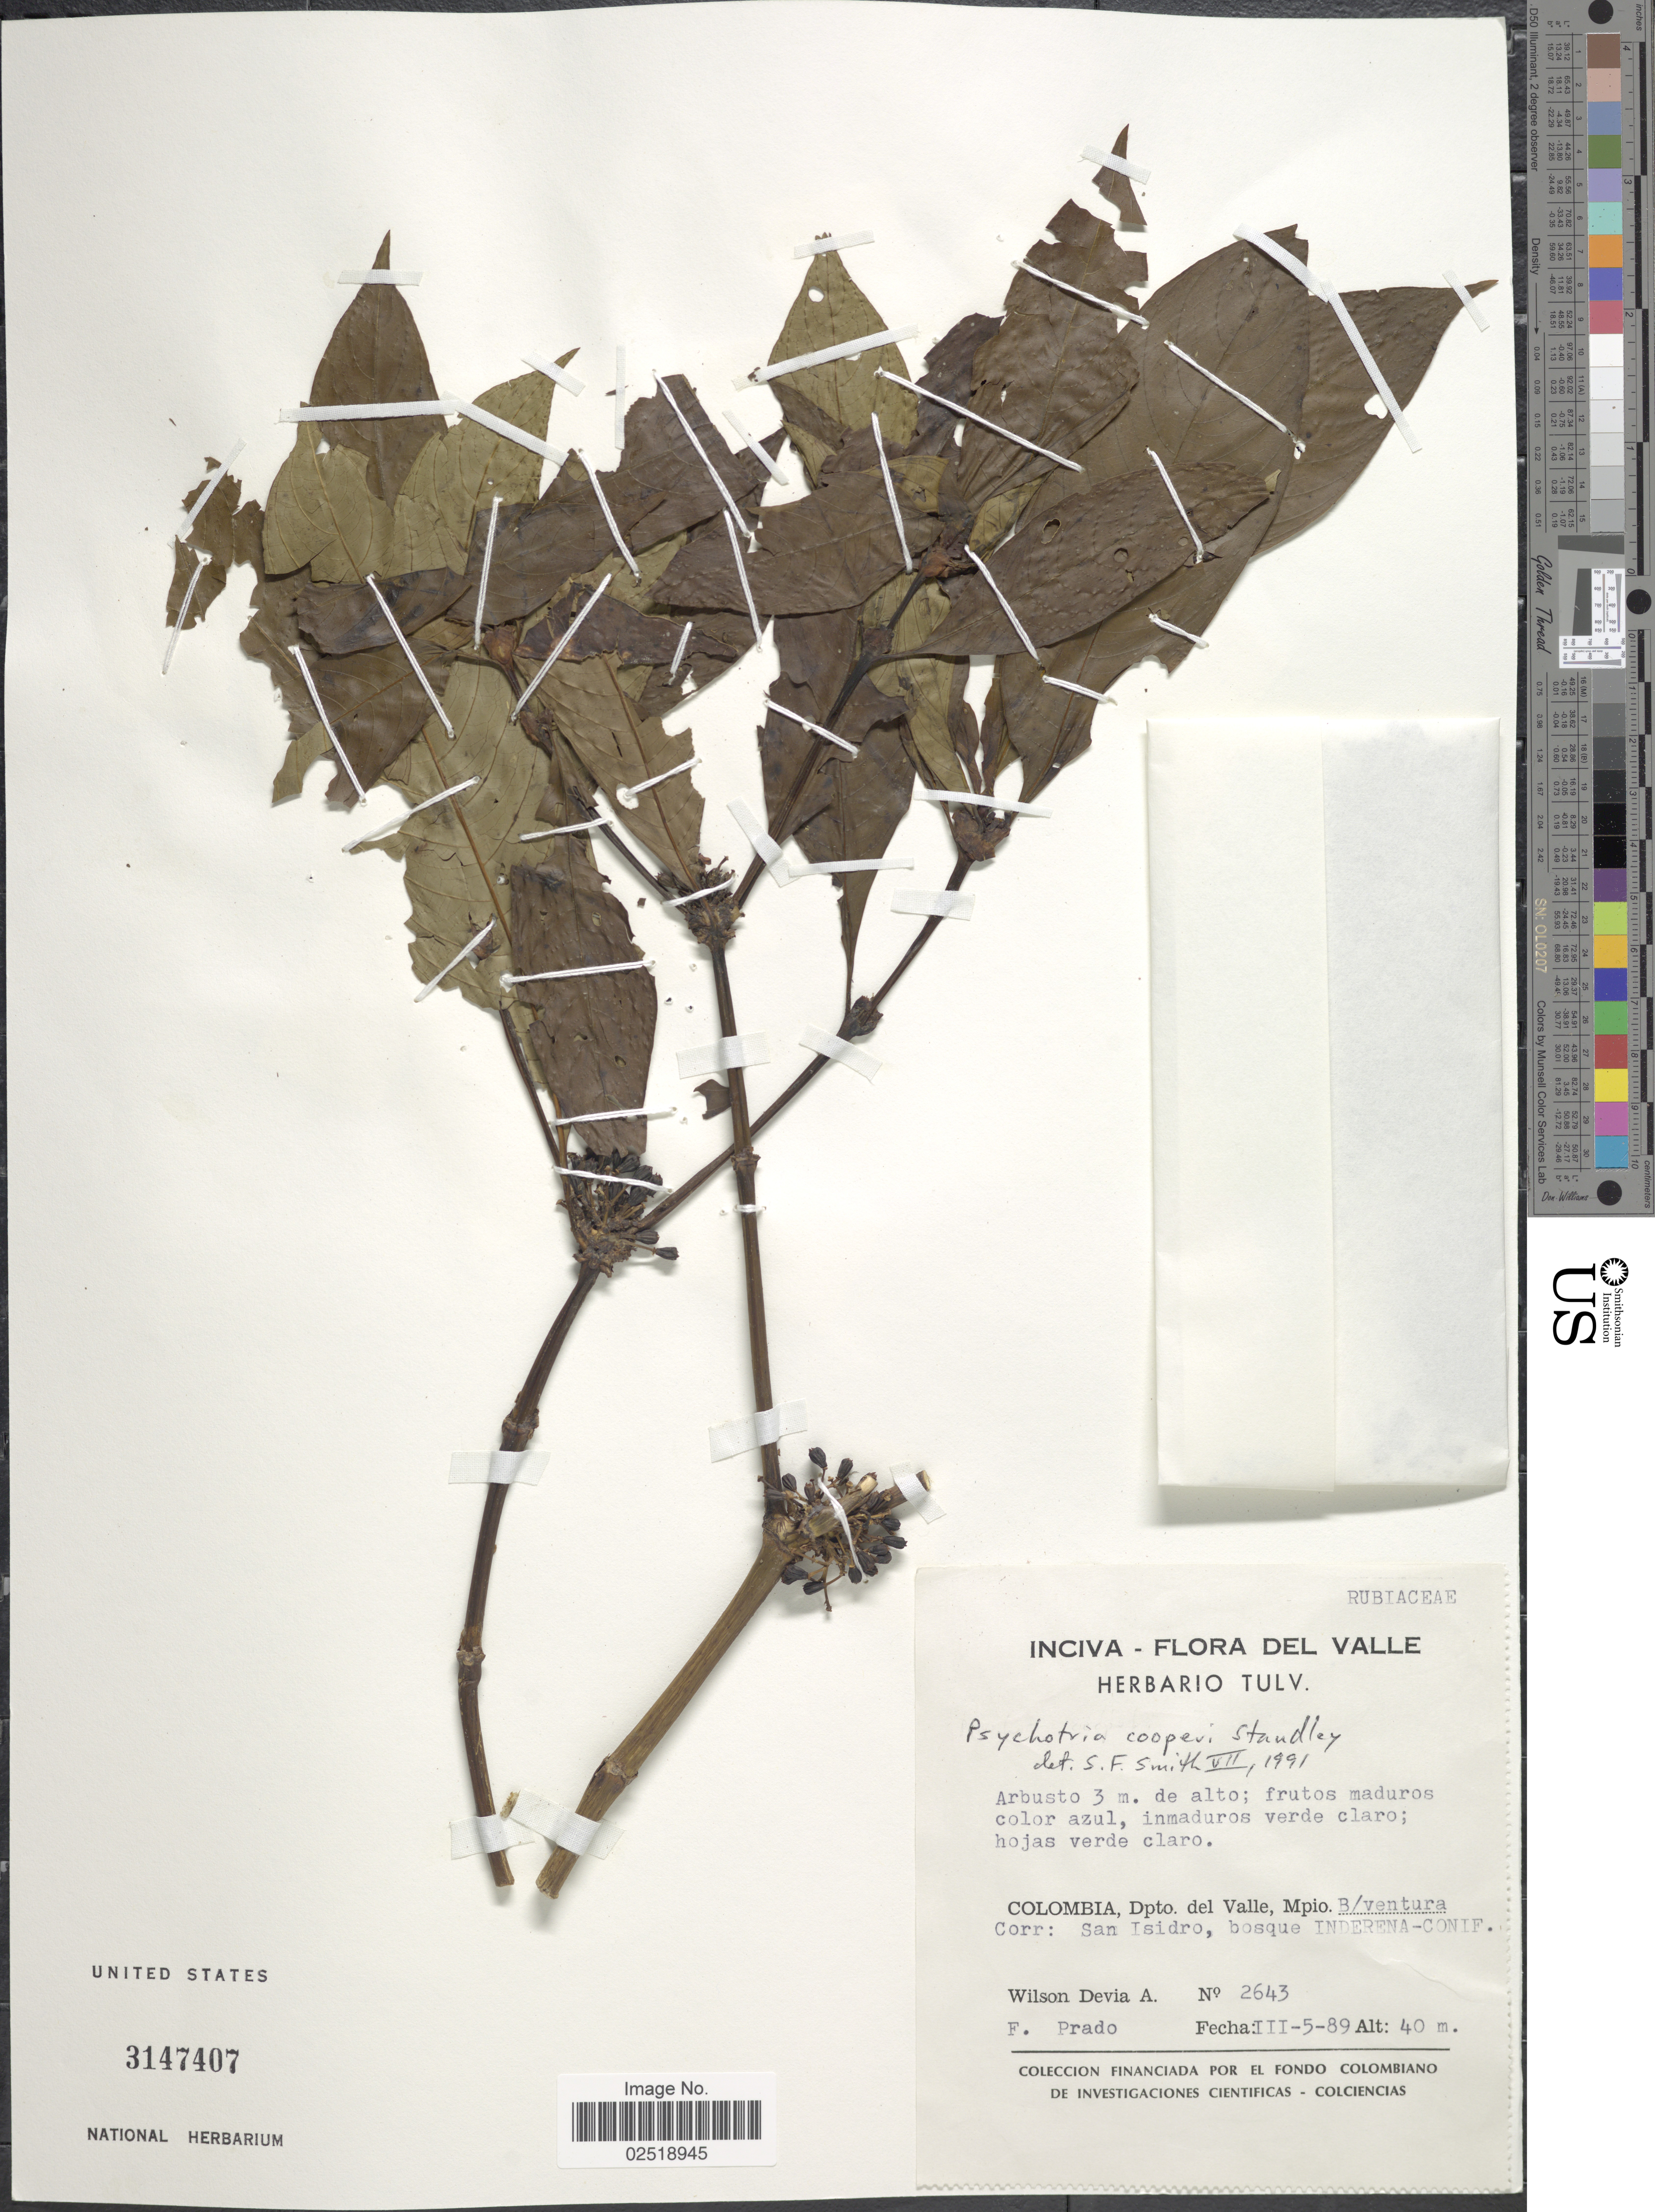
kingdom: Plantae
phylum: Tracheophyta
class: Magnoliopsida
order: Gentianales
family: Rubiaceae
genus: Psychotria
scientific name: Psychotria cooperi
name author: Standl.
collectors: W. Devia A. & F. Prado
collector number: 2643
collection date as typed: Transcribed d/m/y: 5/3/89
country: Colombia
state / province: Valle del Cauca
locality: Depto. del Valle, Mpio B/ventura Corr: San Isidro, bosque INDERENA-CONIF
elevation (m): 40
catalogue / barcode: US 3147407